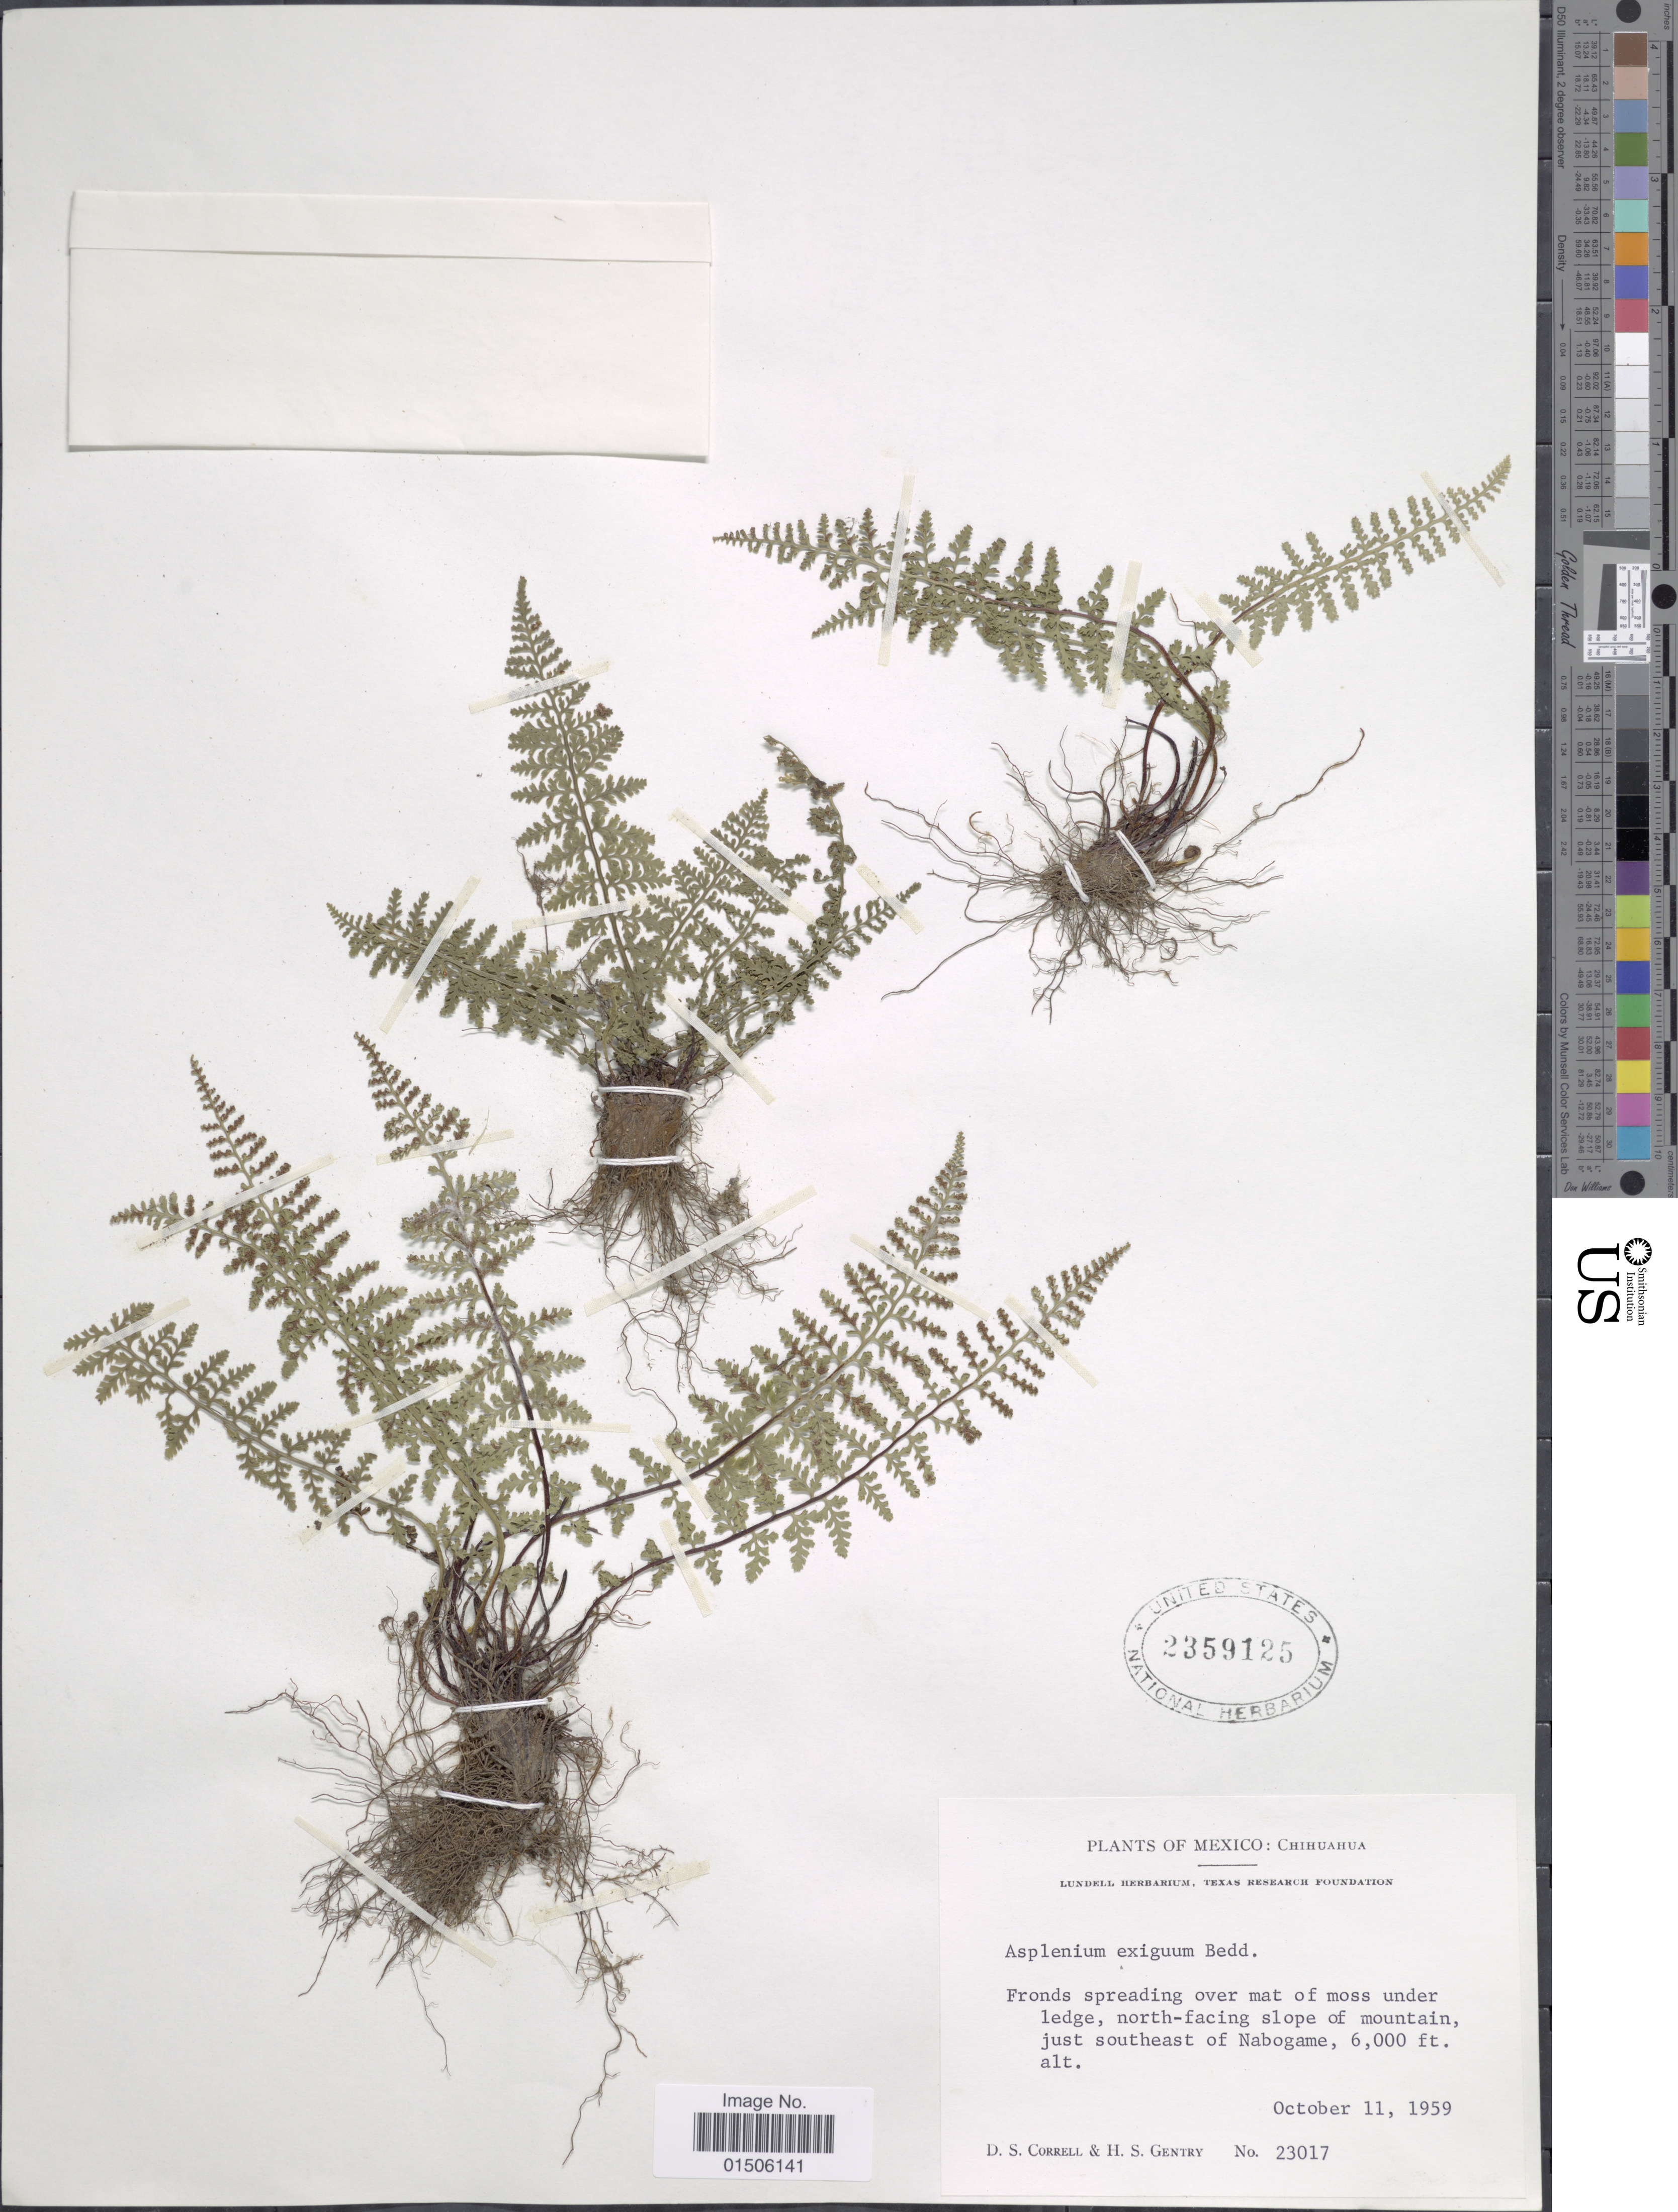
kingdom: Plantae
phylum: Tracheophyta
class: Polypodiopsida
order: Polypodiales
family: Aspleniaceae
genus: Asplenium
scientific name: Asplenium exiguum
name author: Bedd.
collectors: D. S. Correll & H. S. Gentry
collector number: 23017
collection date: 1959-10-11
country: Mexico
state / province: Chihuahua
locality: North-facing slope of mountain, just southeast of Nabogame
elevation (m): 1829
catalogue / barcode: US 2359125